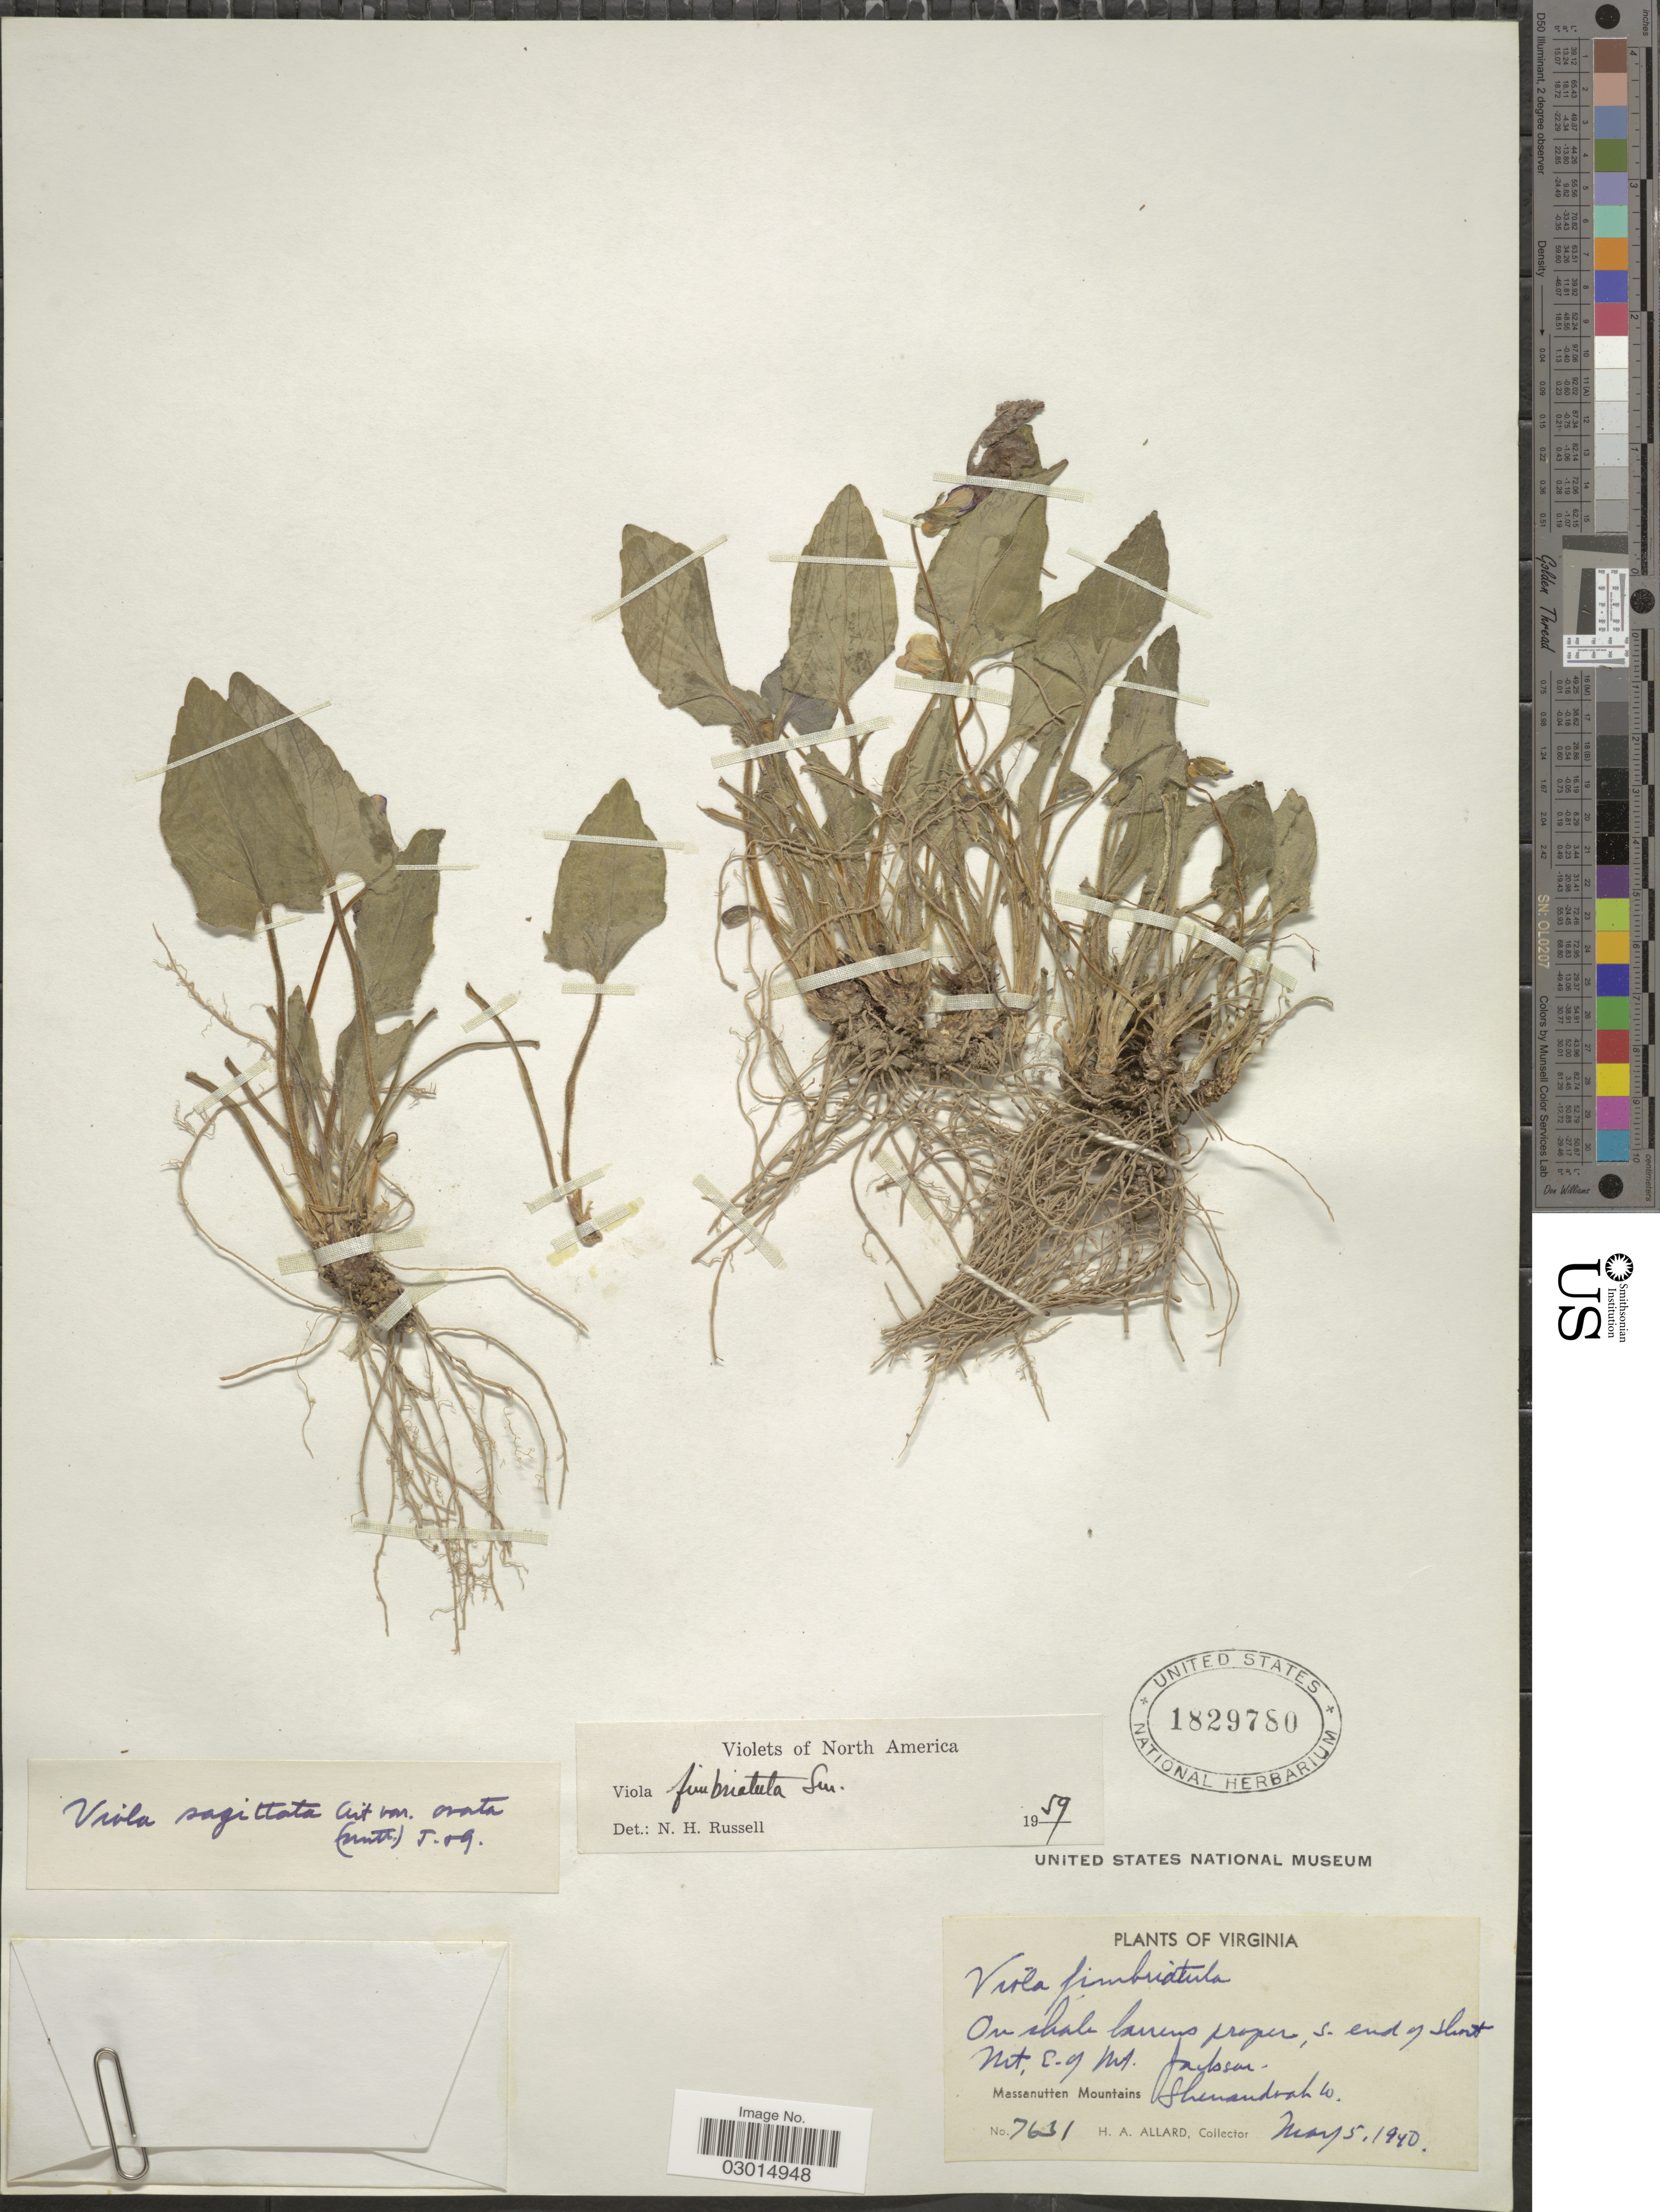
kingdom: Plantae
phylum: Tracheophyta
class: Magnoliopsida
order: Malpighiales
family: Violaceae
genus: Viola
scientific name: Viola fimbriatula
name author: Small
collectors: H. A. Allard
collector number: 7631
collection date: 1940-05-05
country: United States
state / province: Virginia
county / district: Shenandoah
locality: S. end of Short Mt. E. of Mt. Jackson. Massanutten Mountains. Shenandoah Co.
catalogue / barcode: US 1829780